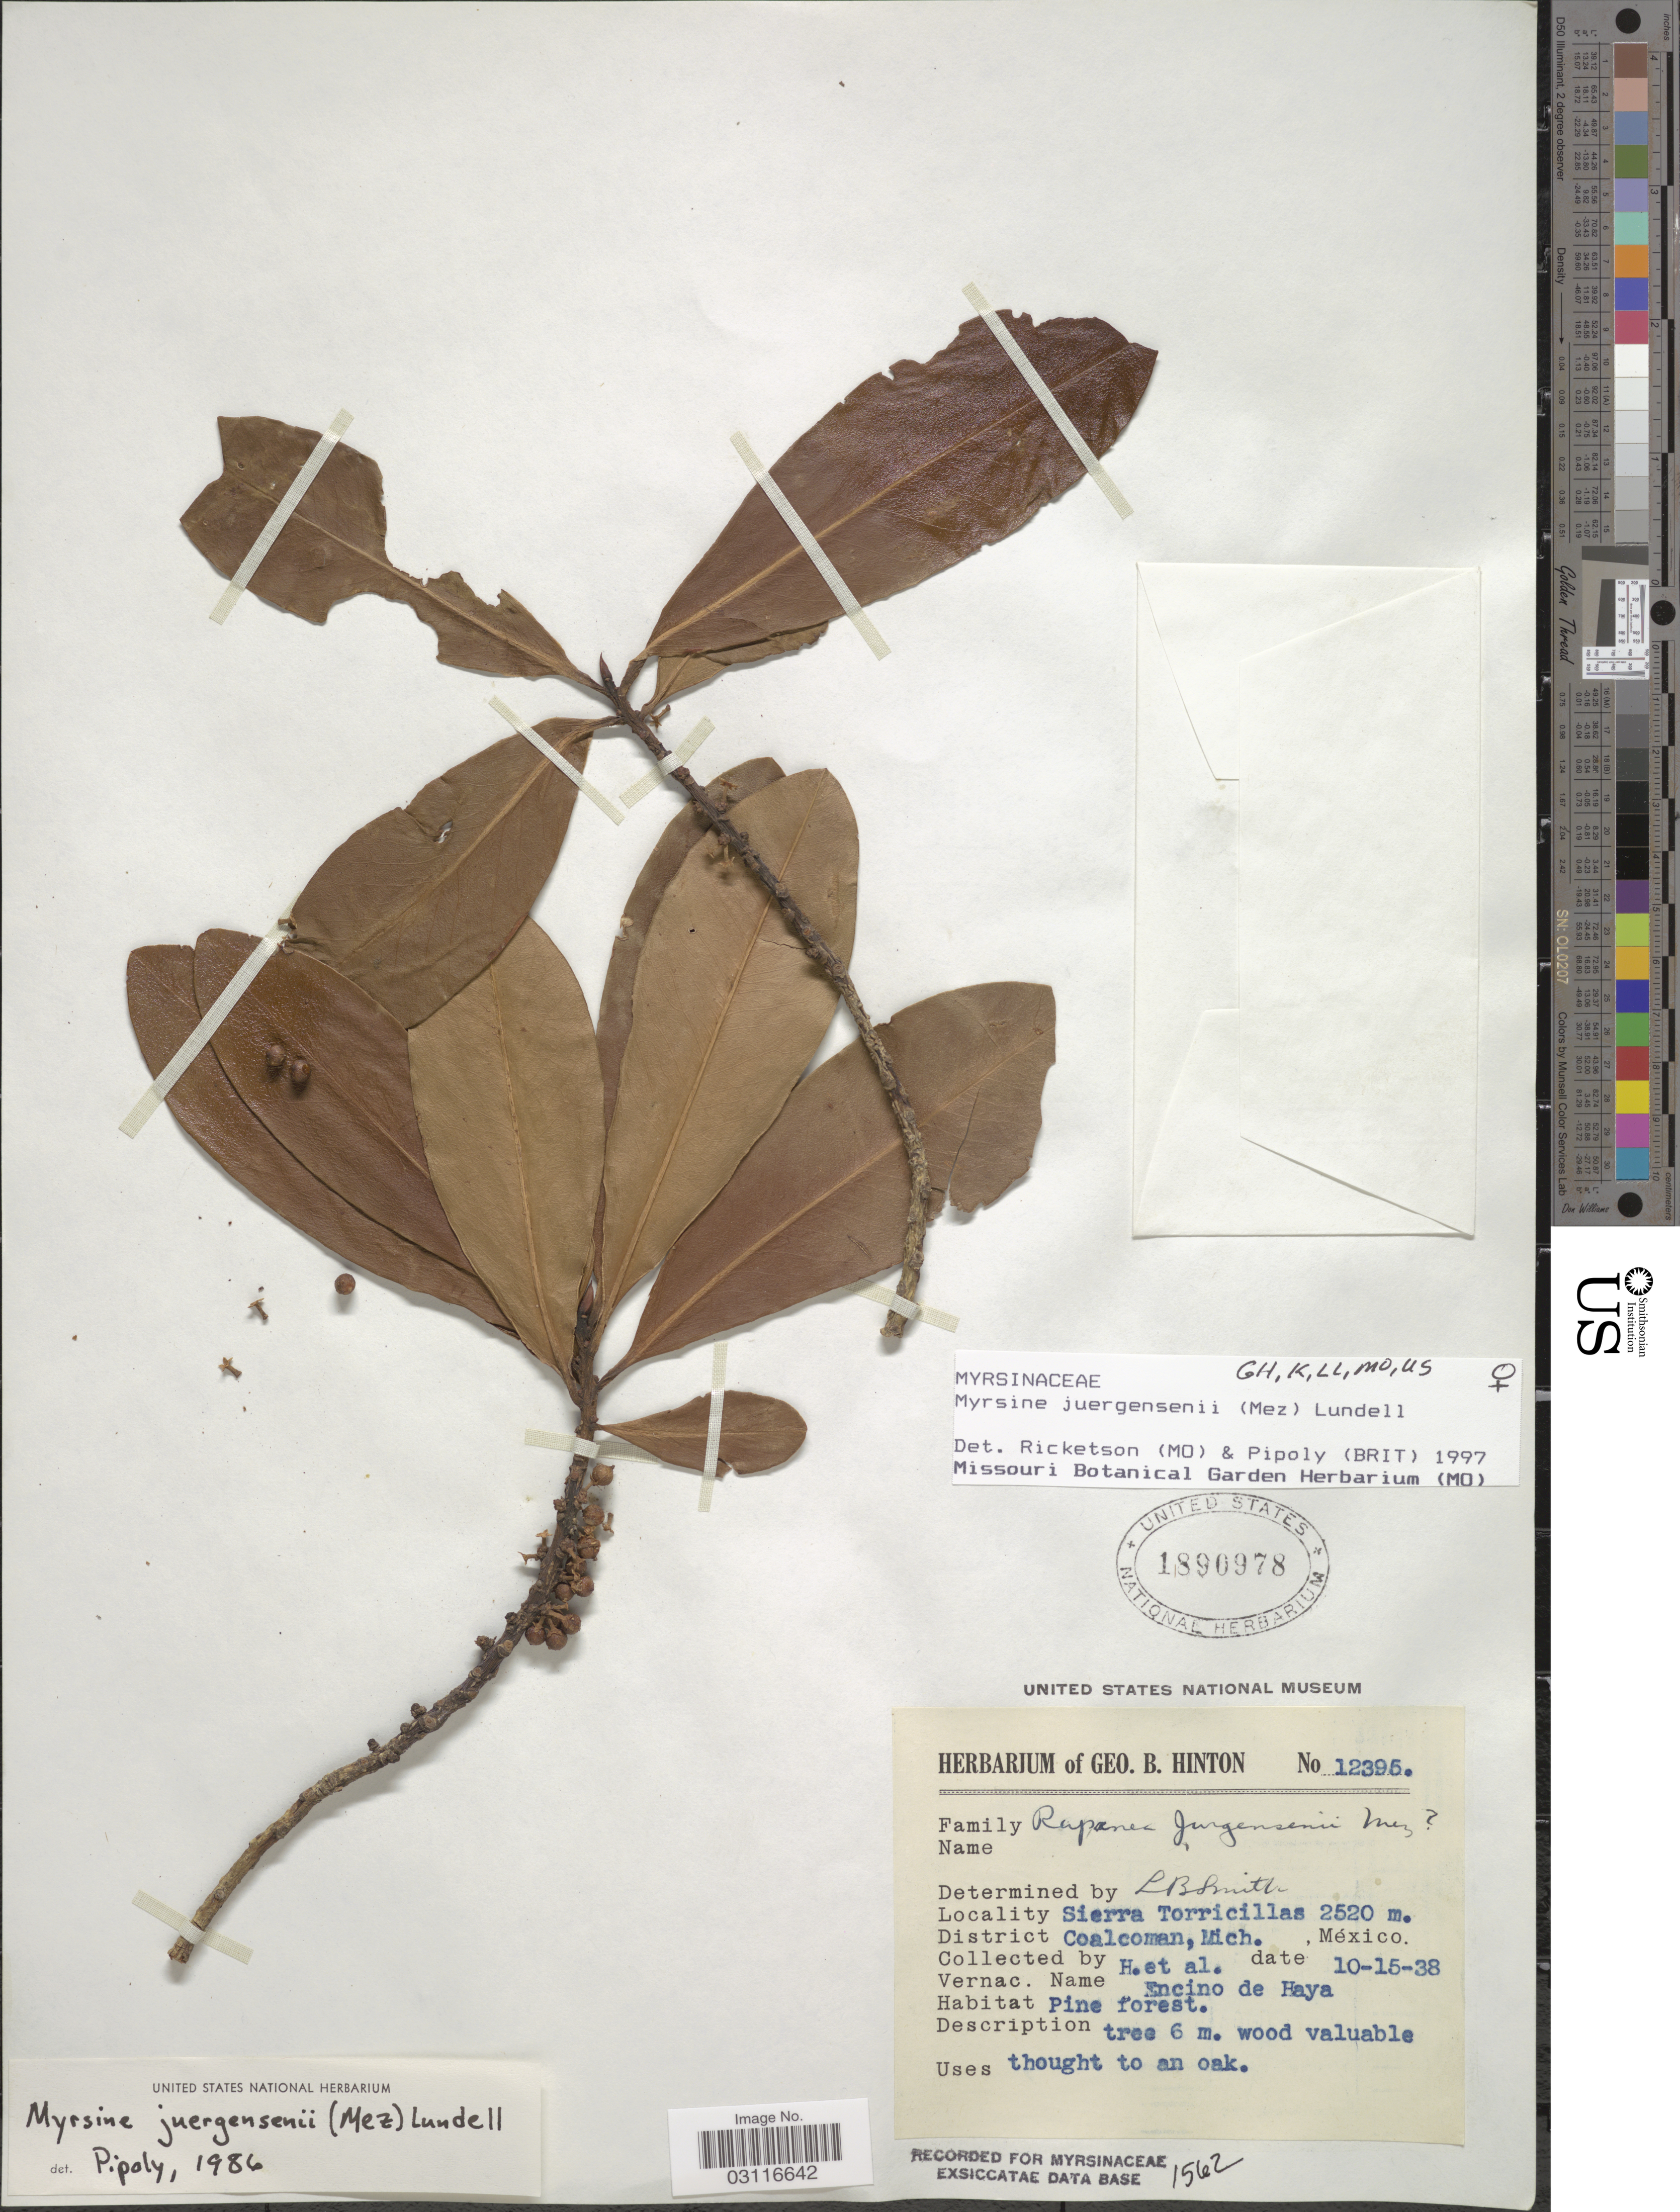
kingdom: Plantae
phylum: Tracheophyta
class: Magnoliopsida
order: Ericales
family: Primulaceae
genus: Myrsine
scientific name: Myrsine juergensenii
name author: (Mez) Lundell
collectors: G. B. Hinton & et al.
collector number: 12395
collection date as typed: Transcribed d/m/y: 15/10/38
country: Mexico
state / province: Michoacán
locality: Sierra Torricillas. District Coalcoman, Mich.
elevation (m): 2520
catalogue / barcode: US 1890978